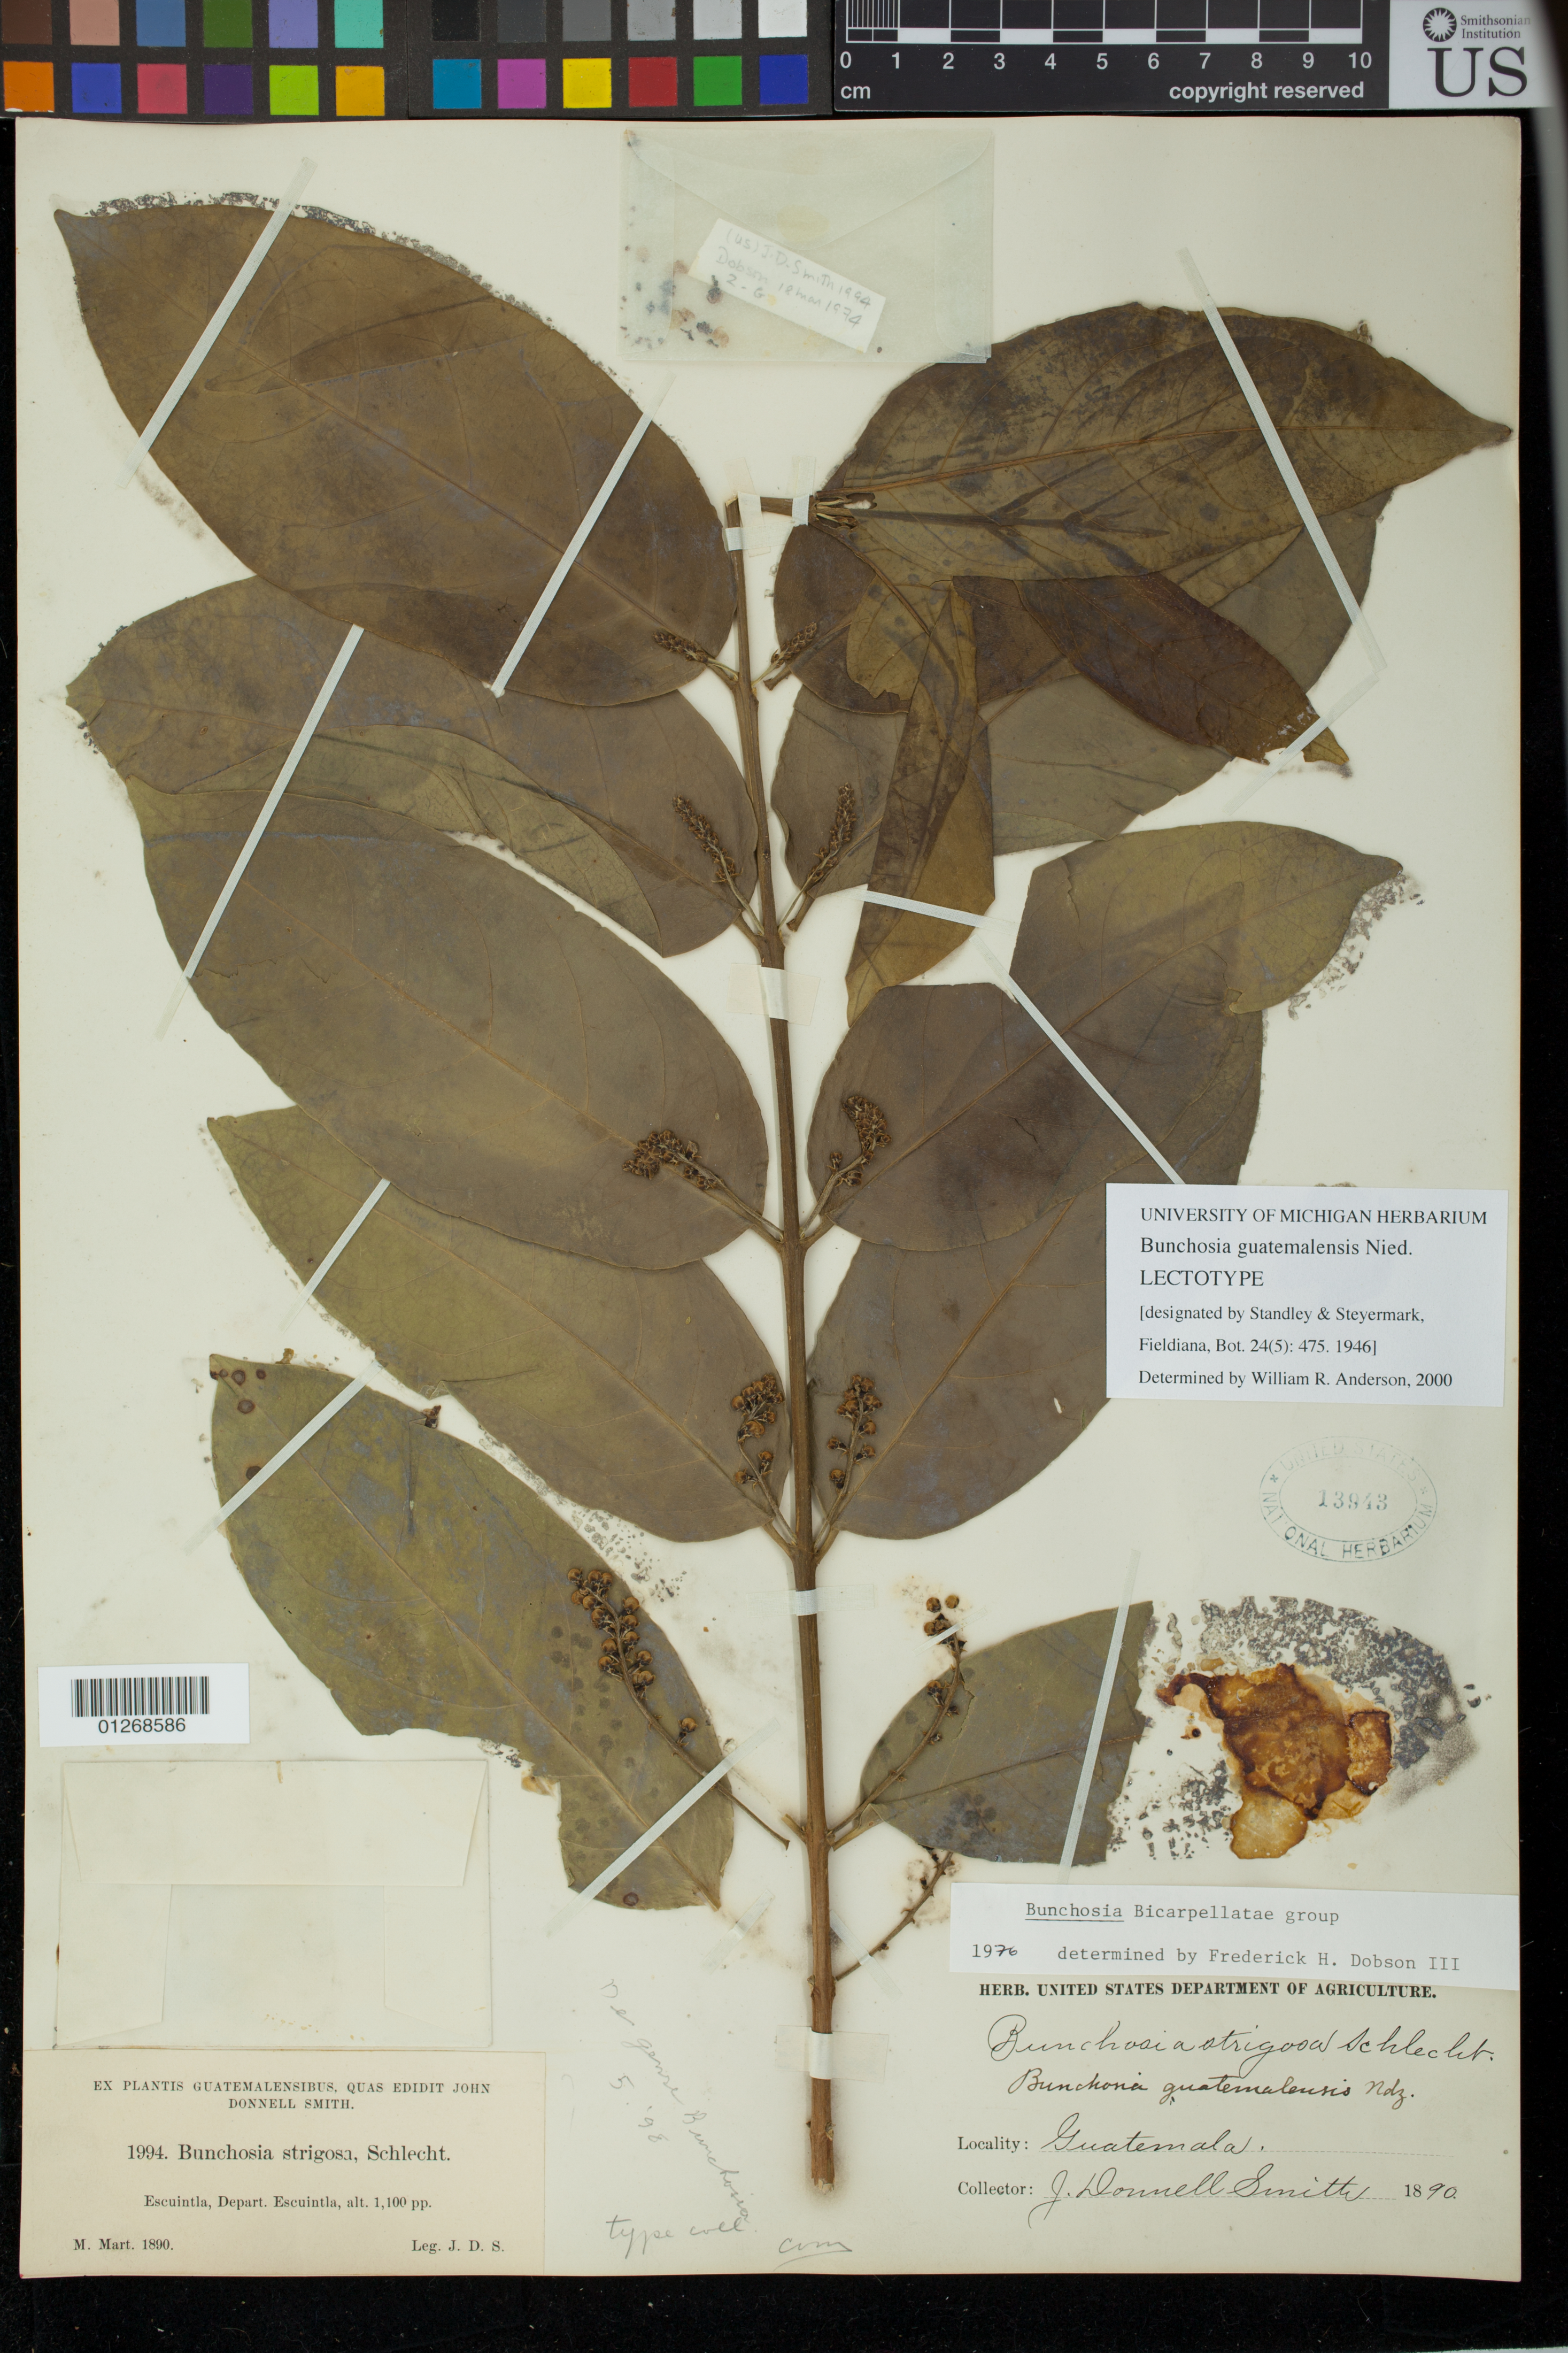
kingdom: Plantae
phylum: Tracheophyta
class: Magnoliopsida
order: Malpighiales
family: Malpighiaceae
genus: Bunchosia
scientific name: Bunchosia guatemalensis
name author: Nied.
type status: Lectotype; Syntype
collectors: J. Donnell Smith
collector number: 1994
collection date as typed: Mar 1890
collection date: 1890-03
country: Guatemala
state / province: Escuintla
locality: Escuintla.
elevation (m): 335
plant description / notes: Specimen annotated as "lectotype" by W.R. Anderson (2000), attributing to Standley & Steyermark, Fieldiana, Bot. 24(5): 475 (1946); Standley & Steyermark effected a first-step lectotypification by citing the collection but did not cite any herbarium.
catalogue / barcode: US 13943